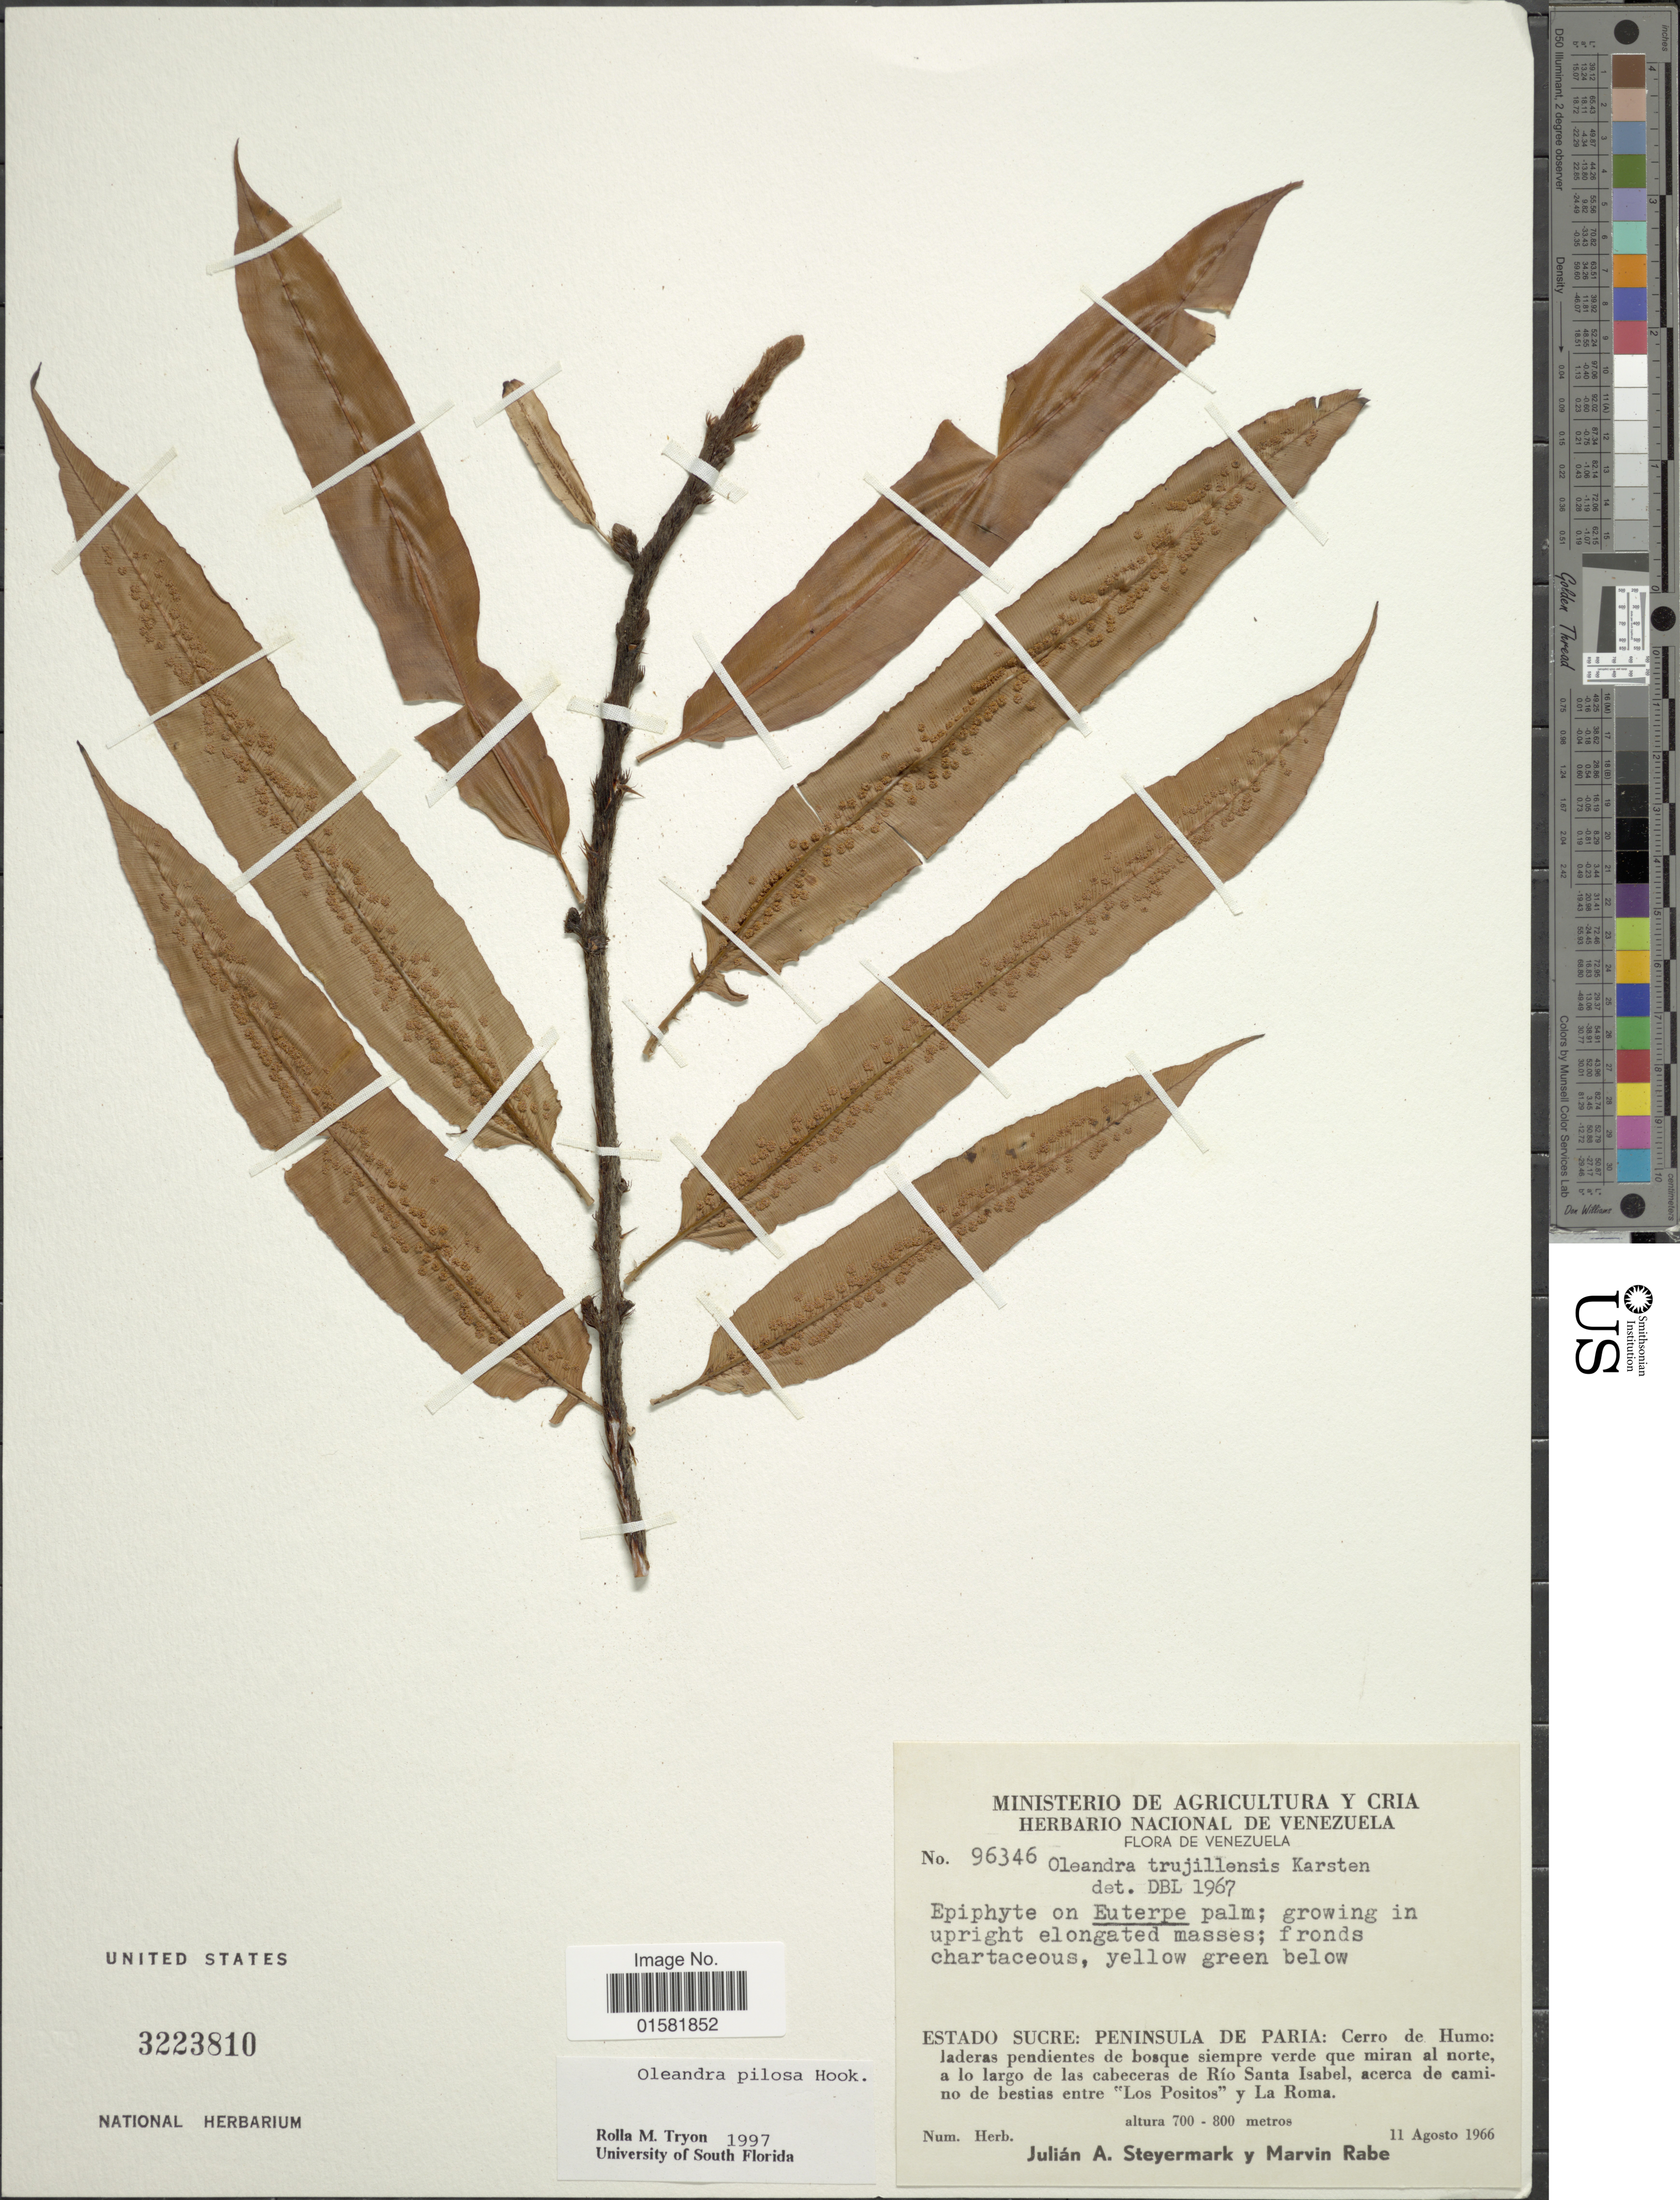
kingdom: Plantae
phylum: Tracheophyta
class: Polypodiopsida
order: Polypodiales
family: Oleandraceae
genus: Oleandra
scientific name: Oleandra pilosa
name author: Hook.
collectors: J. Steyermark & M. Rabe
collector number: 96346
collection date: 1966-08-11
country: Venezuela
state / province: Sucre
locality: Venezuela, Estado Sucre: Peninsula de Paria: Cerro de Humo: laderas pendientes de bosque siempre verde que miran al norte a lo largo de las cabeceras de Río Santa Isabel, acerca de camino de bestias entre "Los Positos" y La Roma.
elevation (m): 700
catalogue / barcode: US 3223810